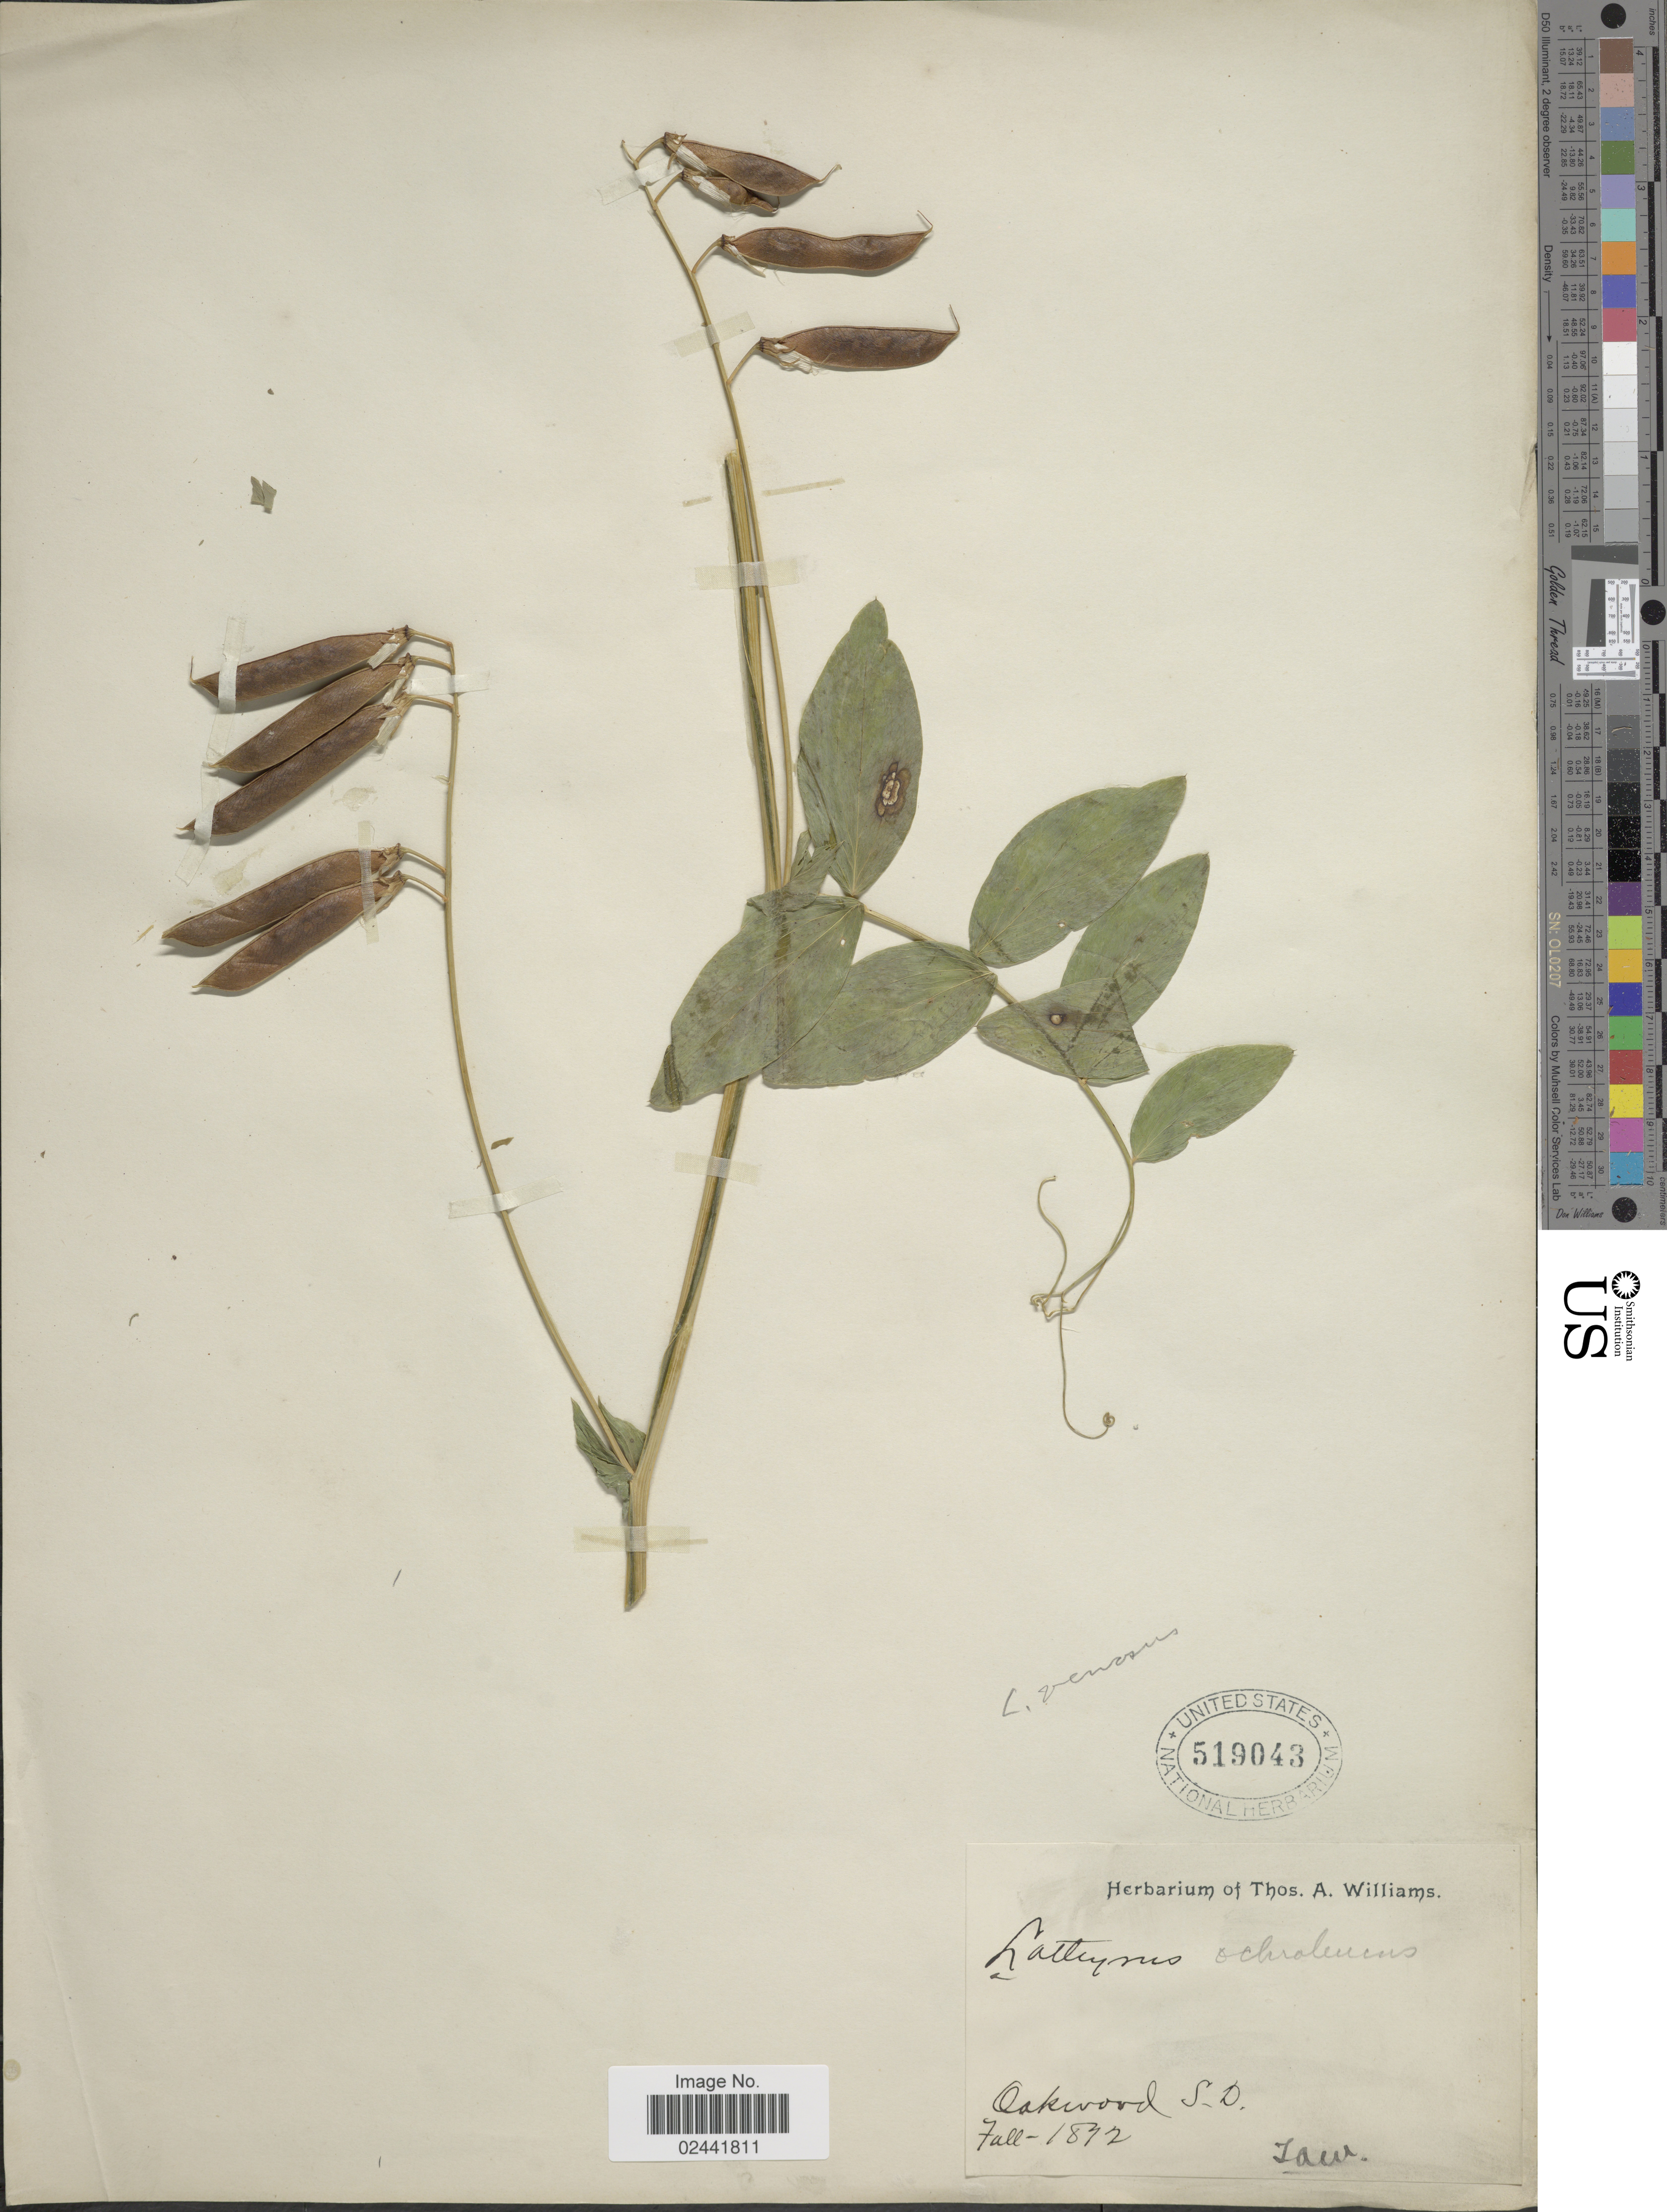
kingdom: Plantae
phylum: Tracheophyta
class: Magnoliopsida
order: Fabales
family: Fabaceae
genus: Lathyrus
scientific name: Lathyrus venosus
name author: Muhl. ex Willd.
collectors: T. A. Williams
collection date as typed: Fall 1872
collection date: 1872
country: United States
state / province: South Dakota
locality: Oakwood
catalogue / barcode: US 519043